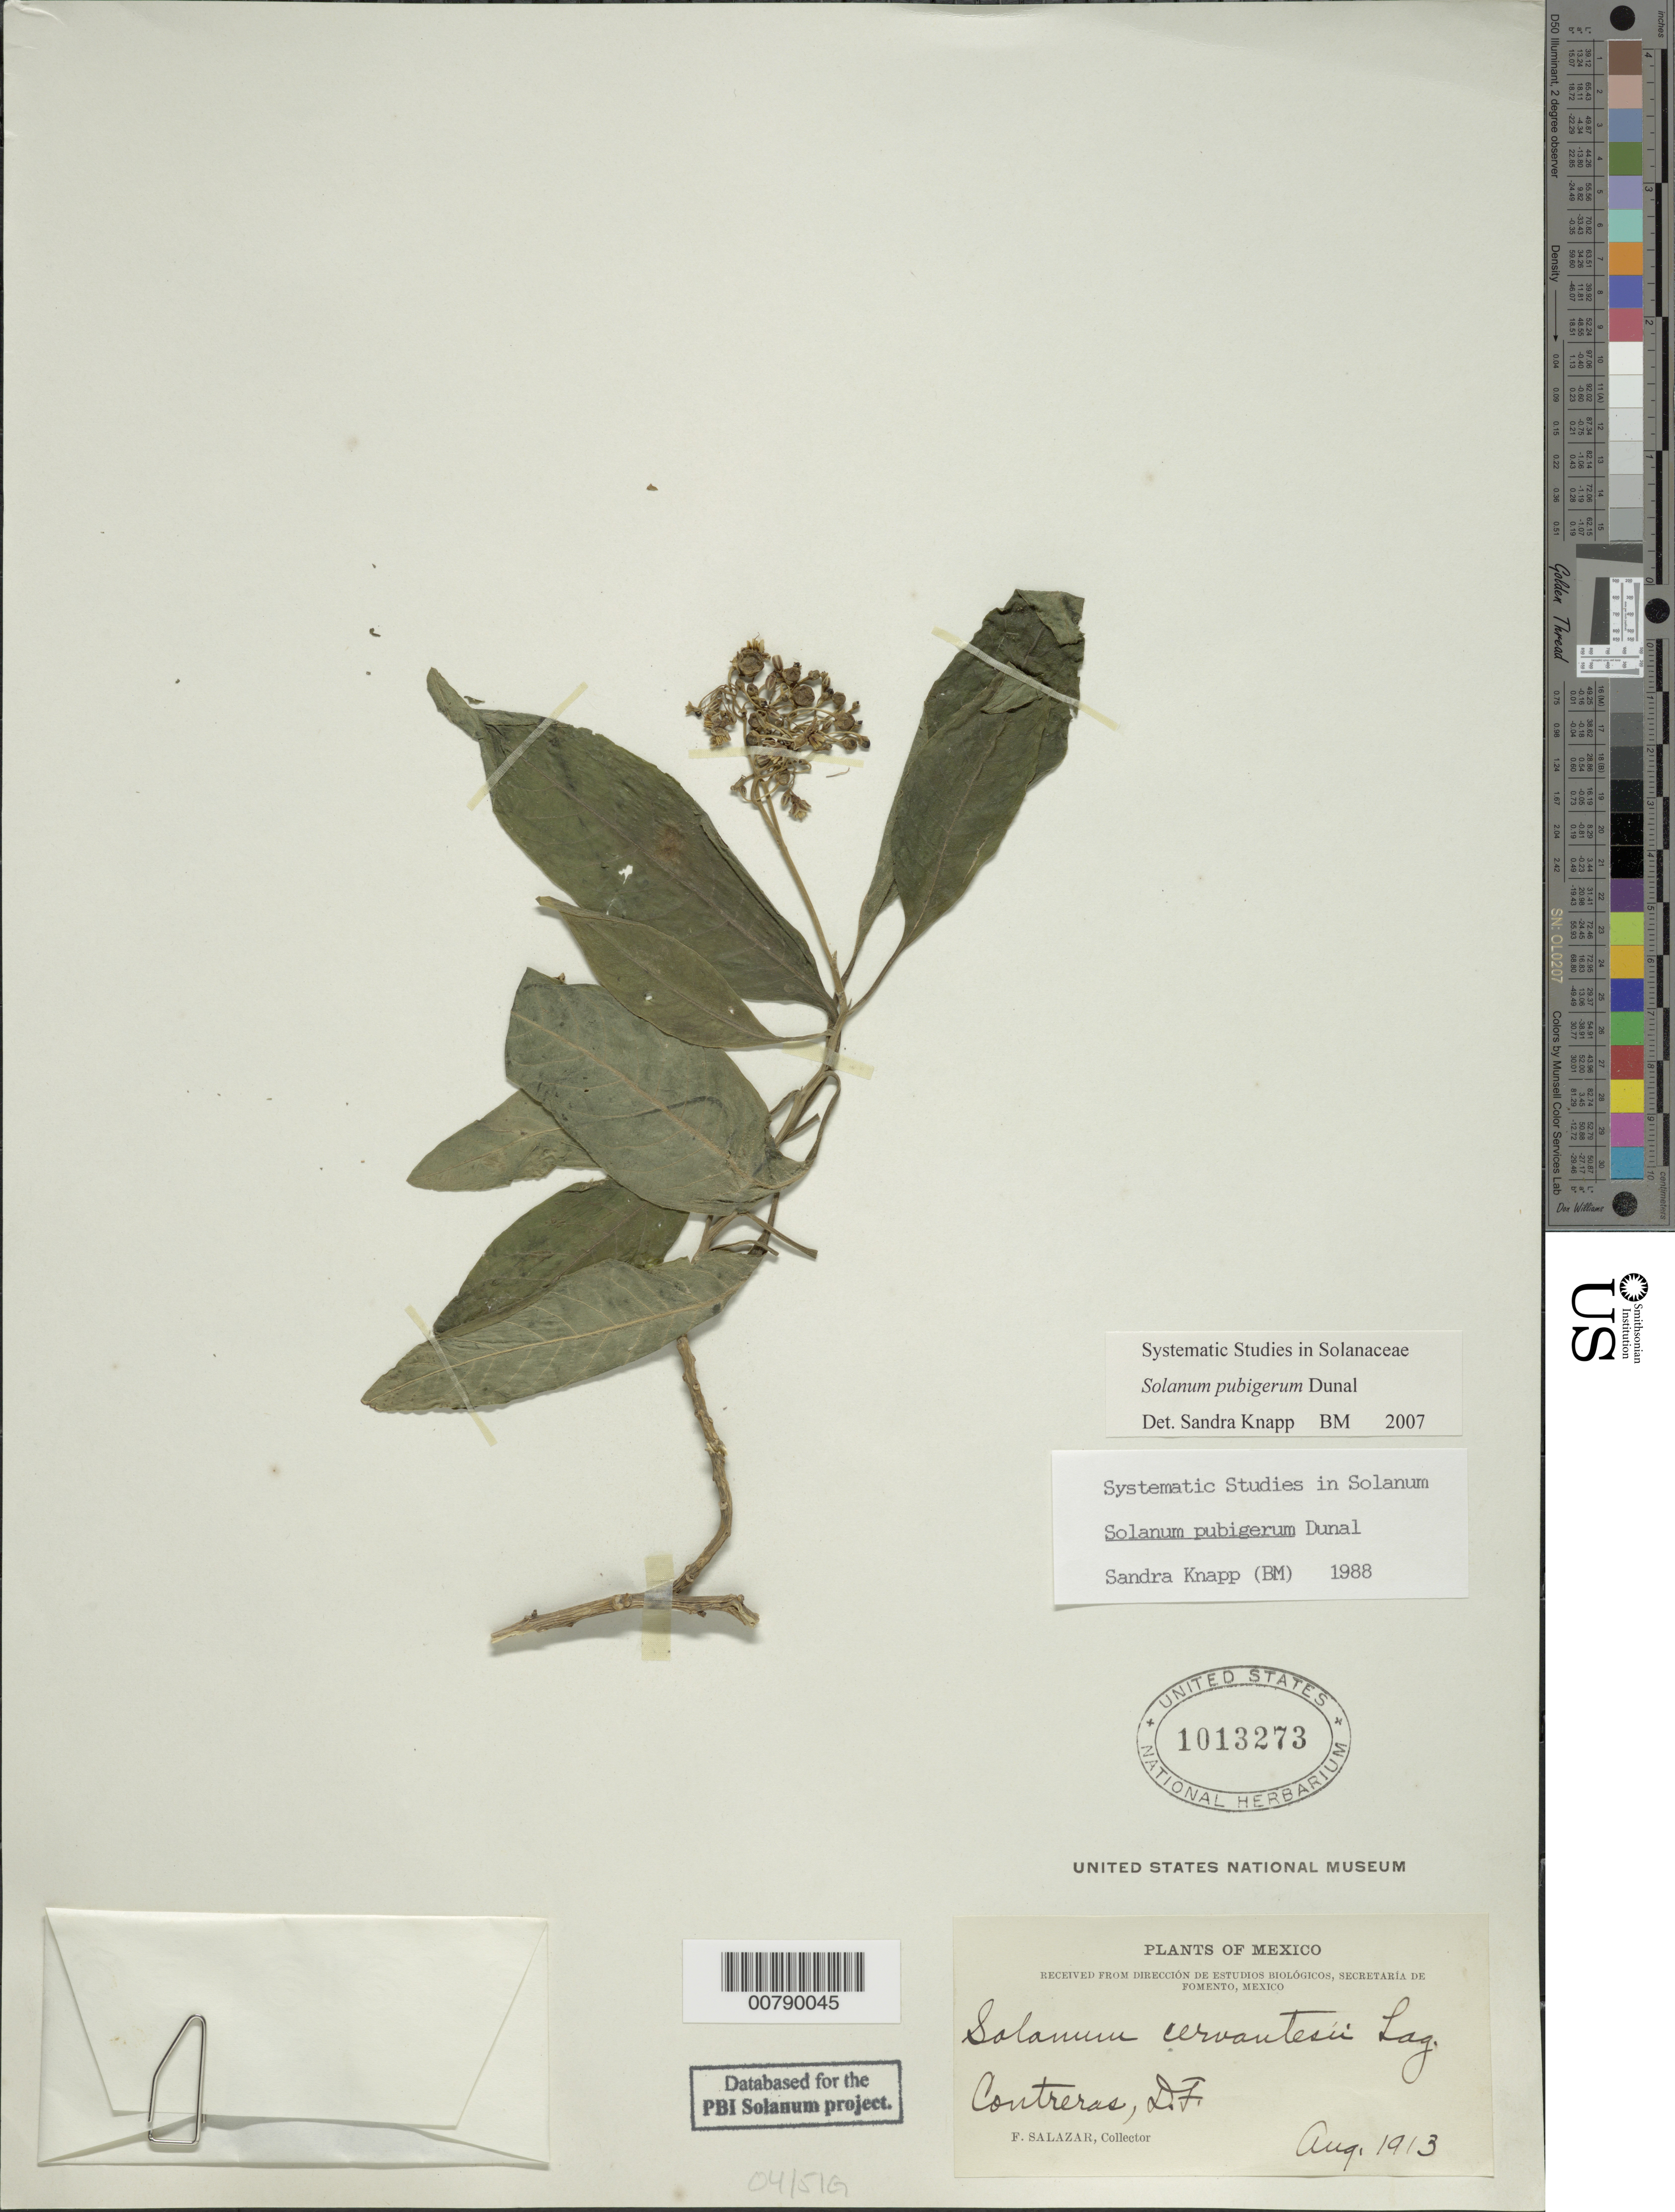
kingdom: Plantae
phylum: Tracheophyta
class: Magnoliopsida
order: Solanales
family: Solanaceae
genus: Solanum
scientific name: Solanum pubigerum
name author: Dunal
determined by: Knapp, S. D.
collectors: F. Salazar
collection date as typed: Aug 1913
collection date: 1913-08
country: Mexico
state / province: Distrito Federal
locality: Contreras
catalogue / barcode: US 1013273